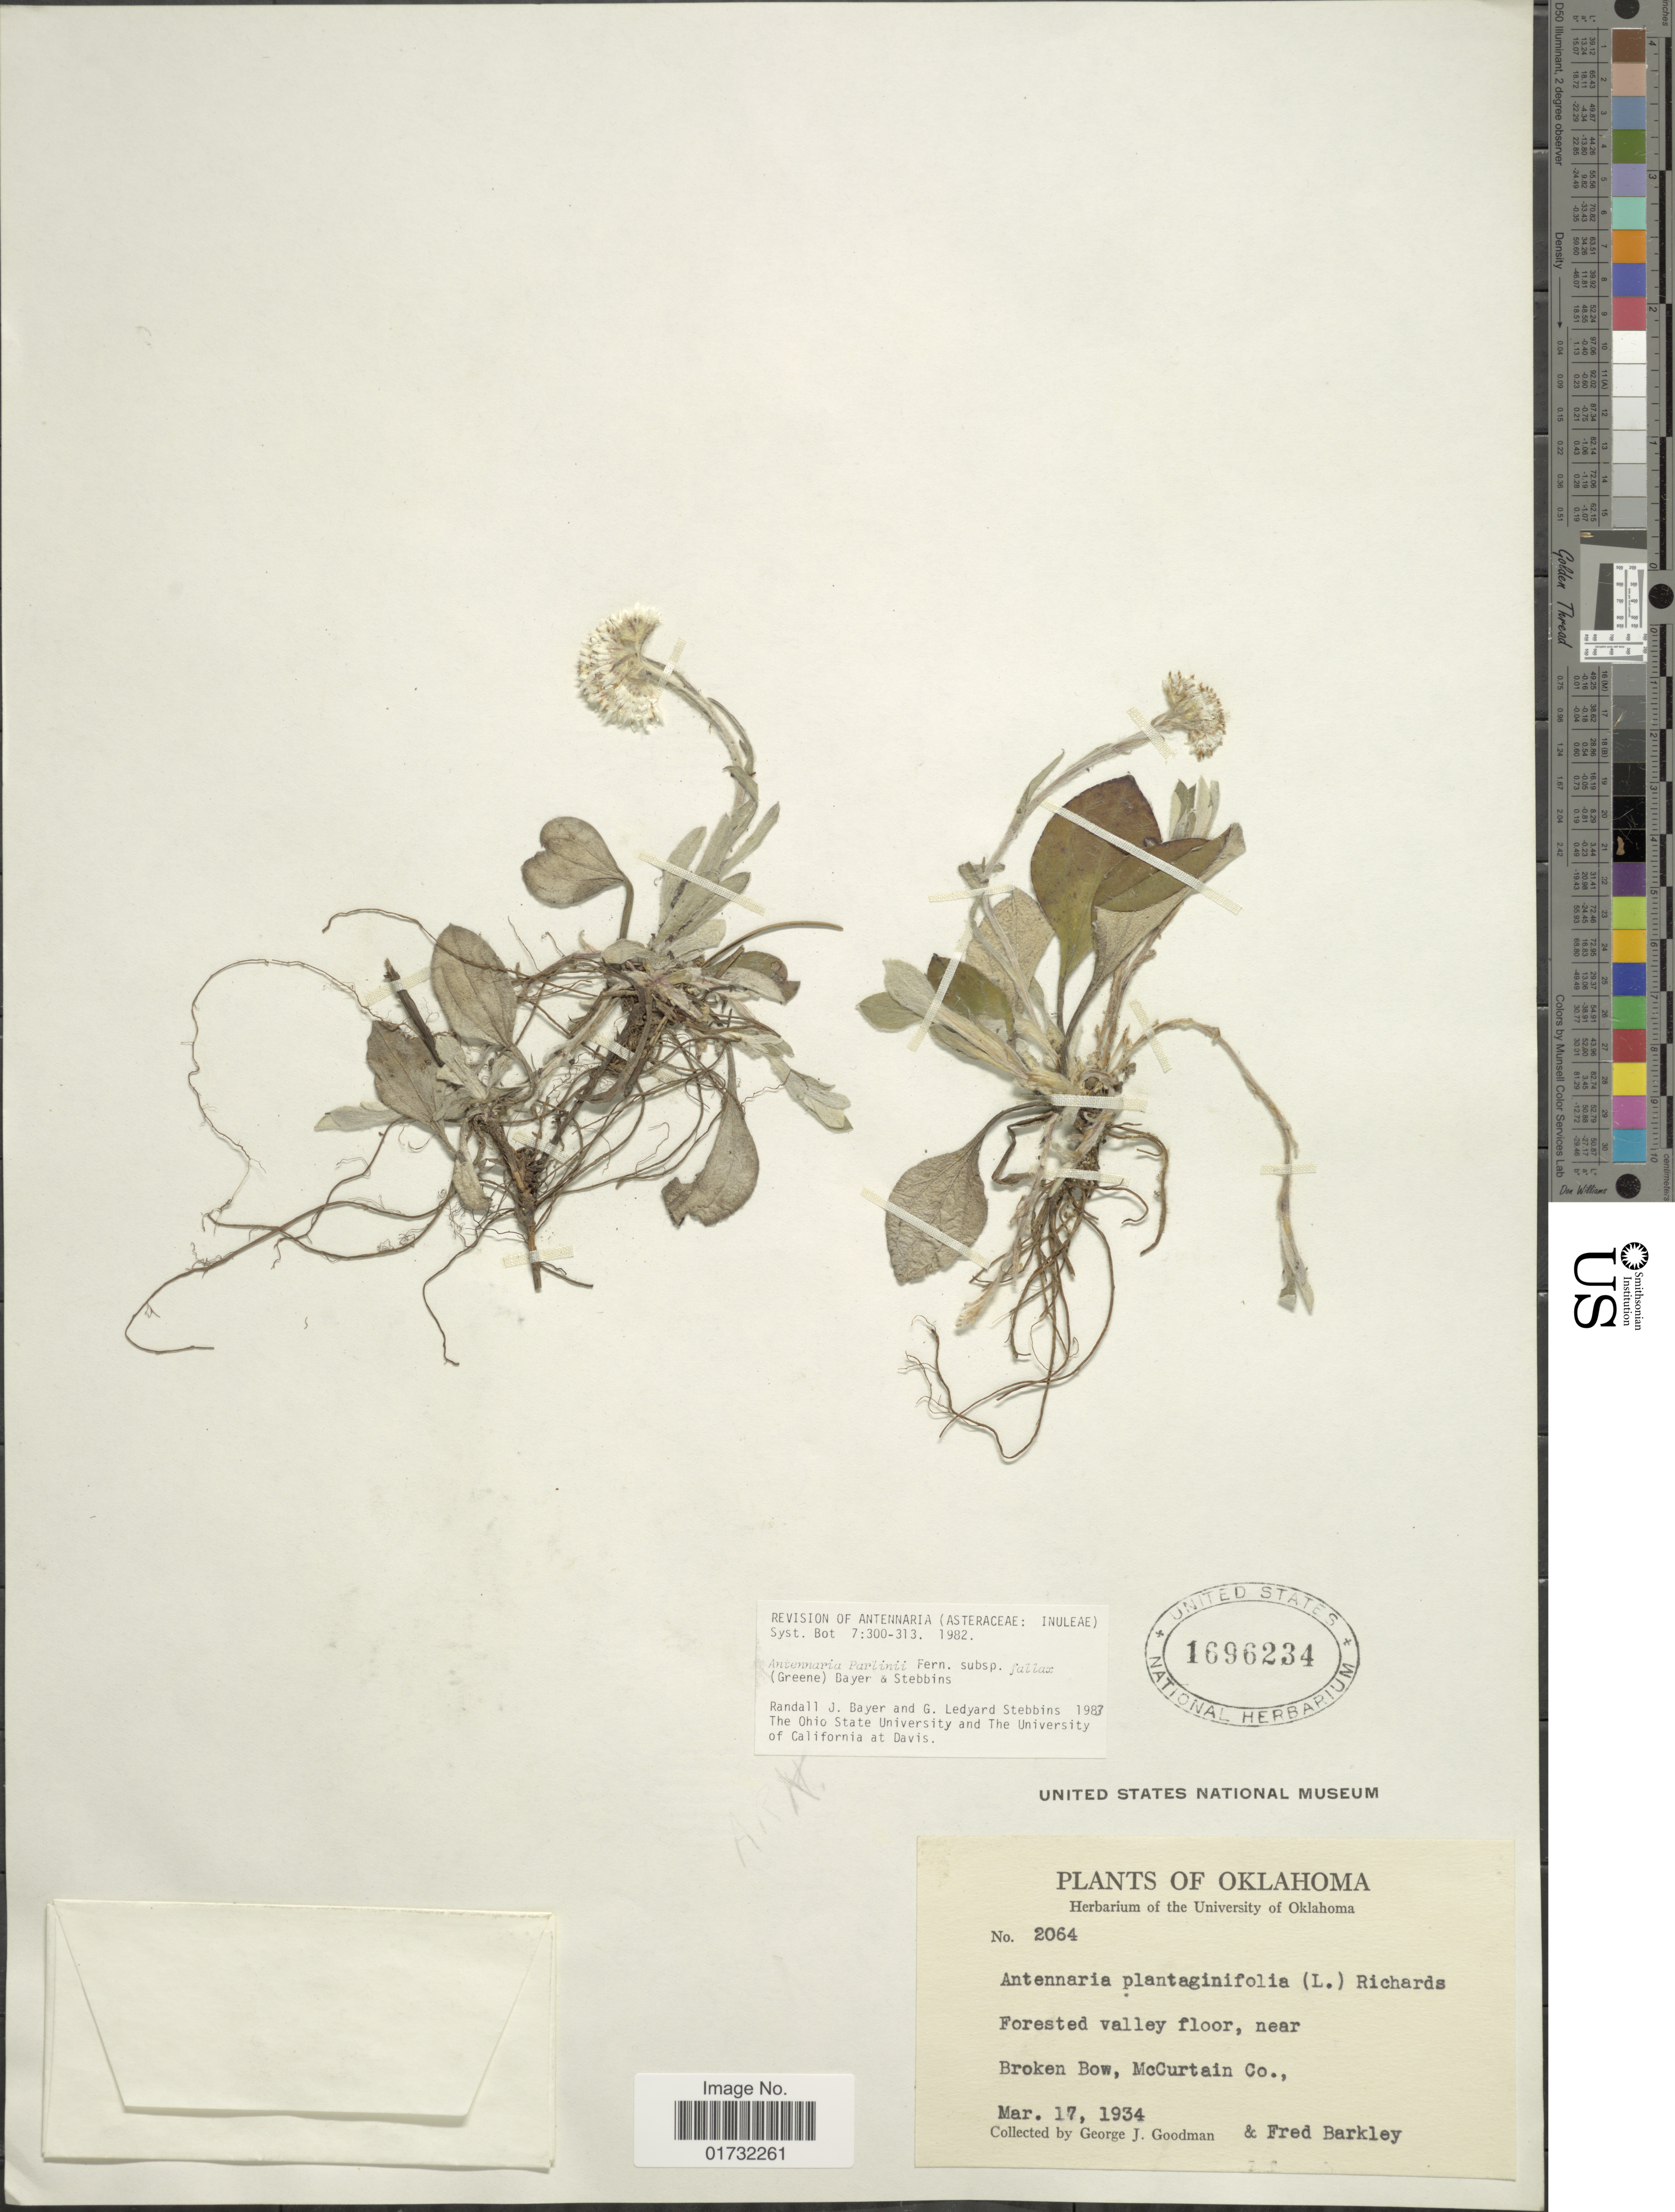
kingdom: Plantae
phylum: Tracheophyta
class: Magnoliopsida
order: Asterales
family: Asteraceae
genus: Antennaria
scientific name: Antennaria parlinii subsp. fallax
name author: (Greene) R.J. Bayer & Stebbins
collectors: G. J. Goodman & F. A. Barkley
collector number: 2064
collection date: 1934-03-17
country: United States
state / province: Oklahoma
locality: Near Broken Bow, McCurtain Co.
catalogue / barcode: US 1696234